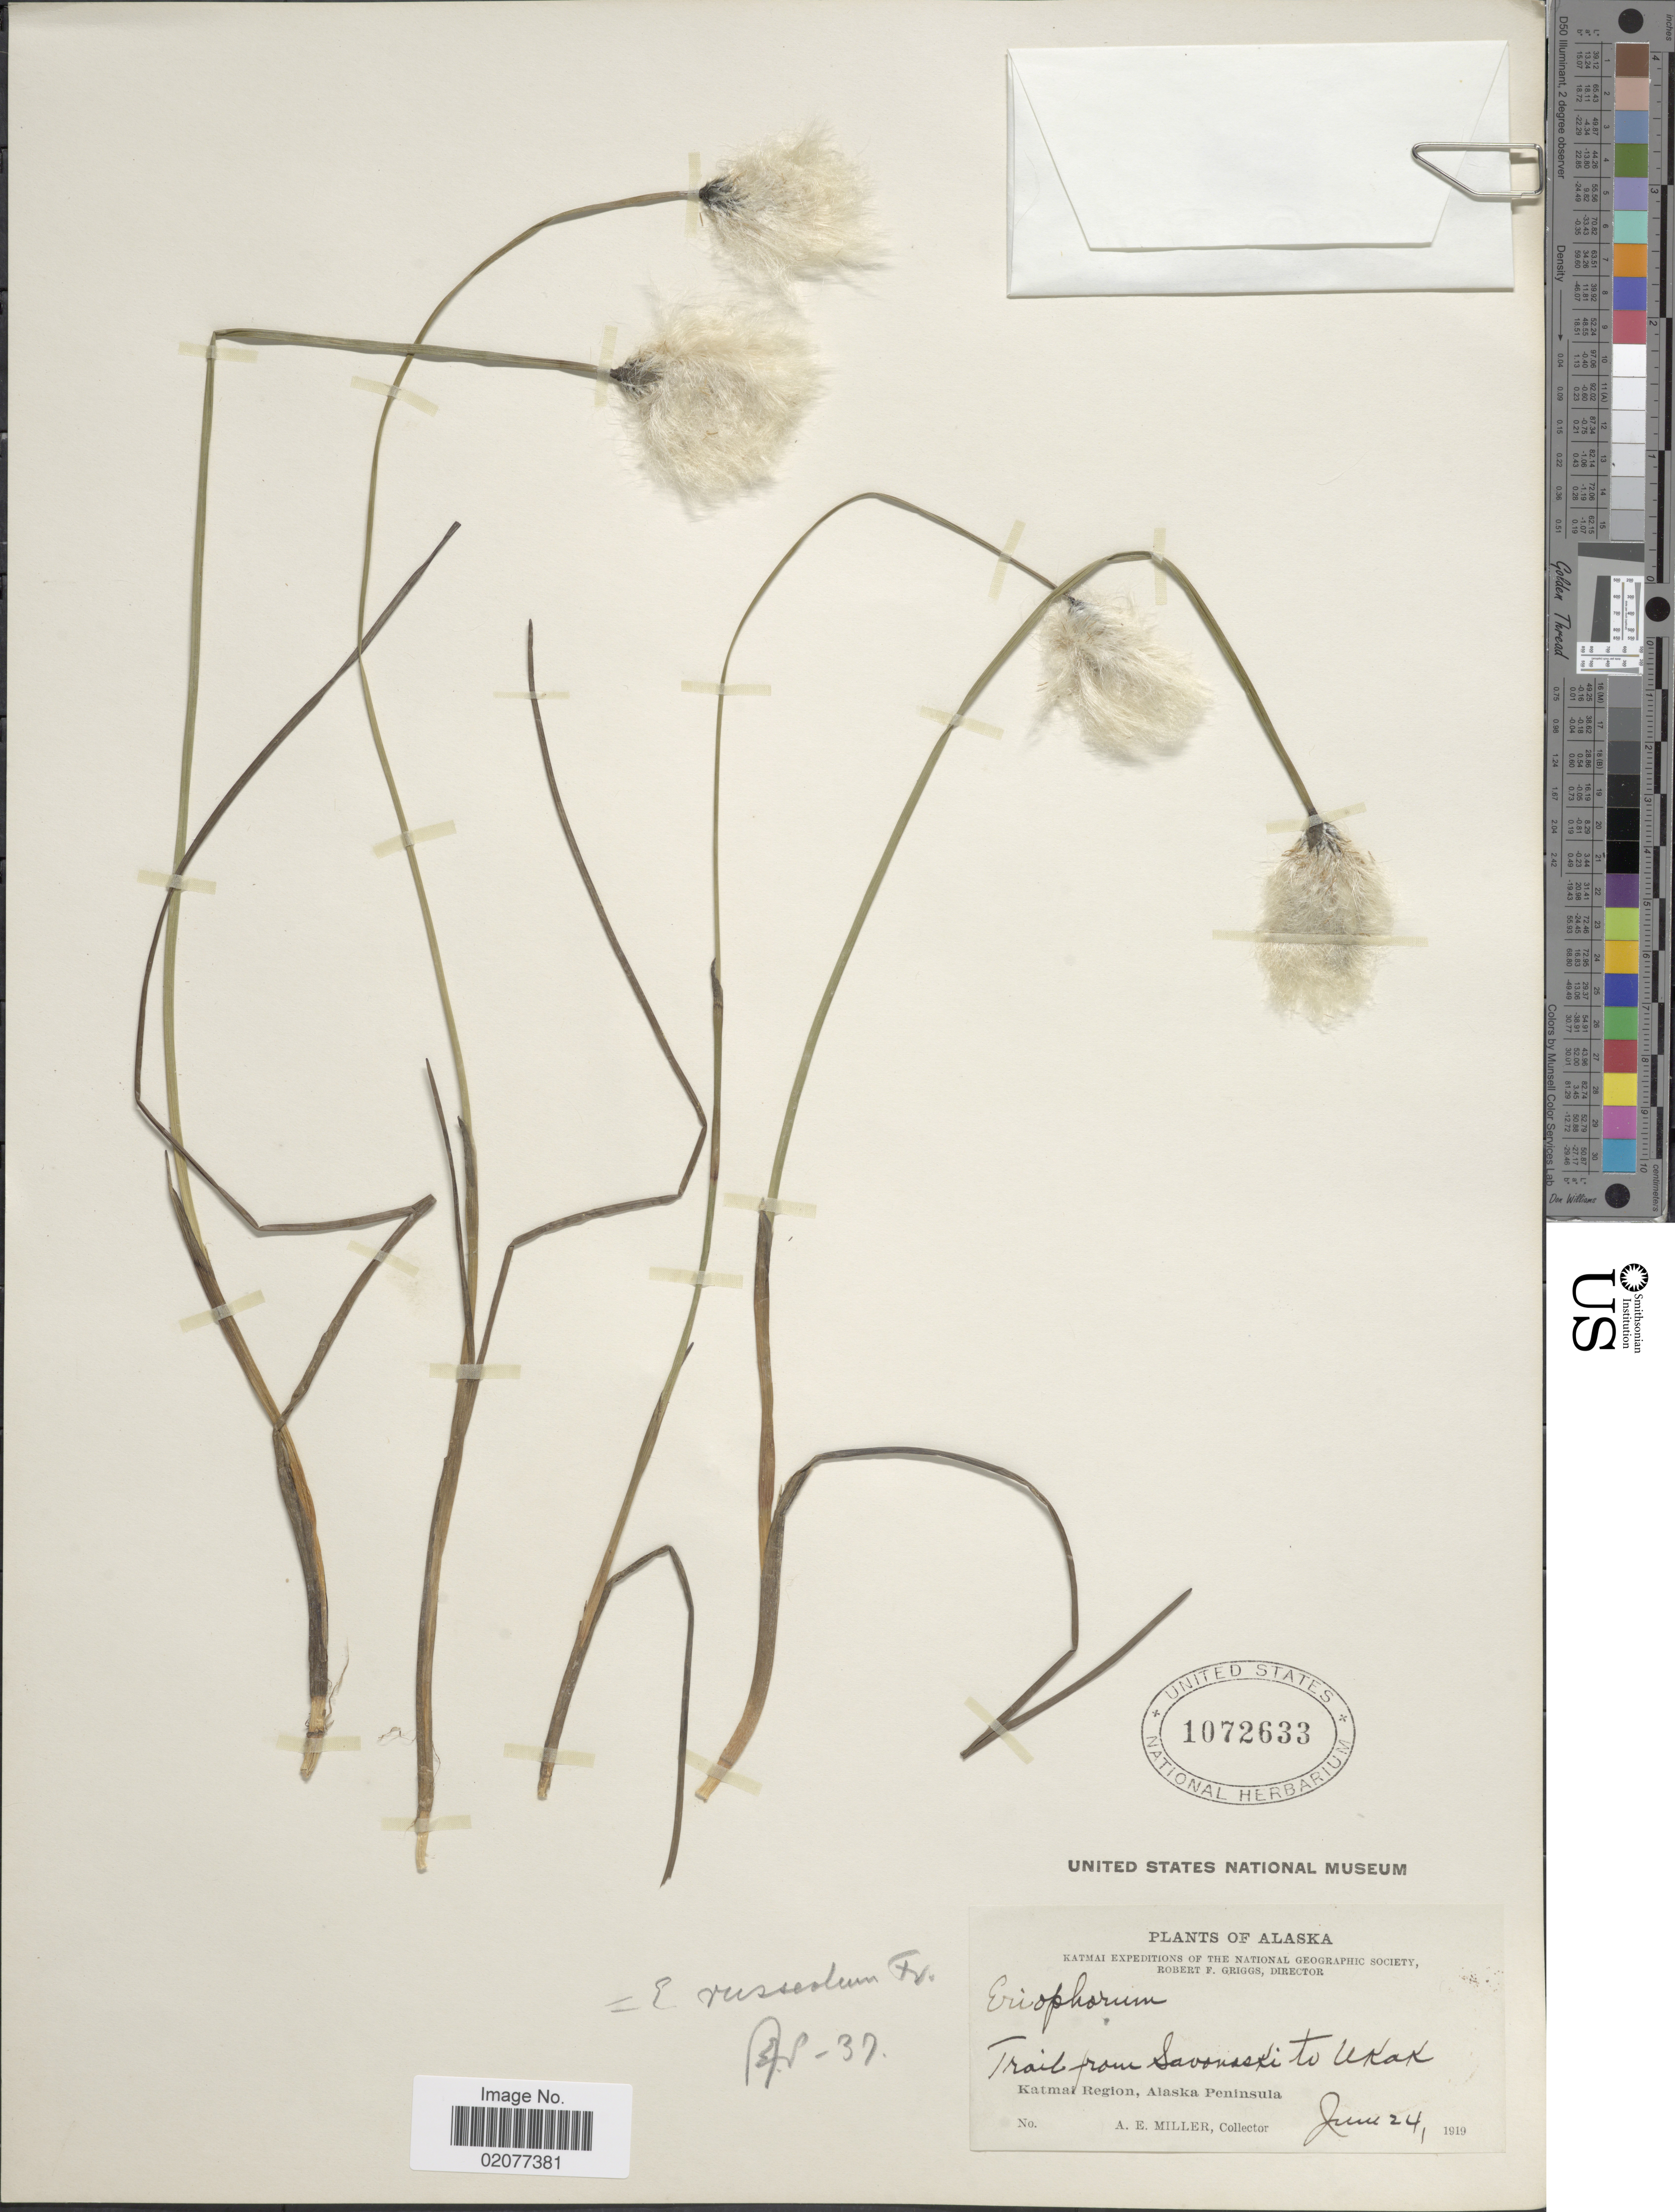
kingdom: Plantae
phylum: Tracheophyta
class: Liliopsida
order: Poales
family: Cyperaceae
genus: Eriophorum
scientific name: Eriophorum chamissonis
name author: C.A. Mey.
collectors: A. E. Miller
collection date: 1919-06-24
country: United States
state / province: Alaska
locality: Alaska. Trail from Savonasti to Ukak, Katman Region, Alaska Peninsula.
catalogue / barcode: US 1072633